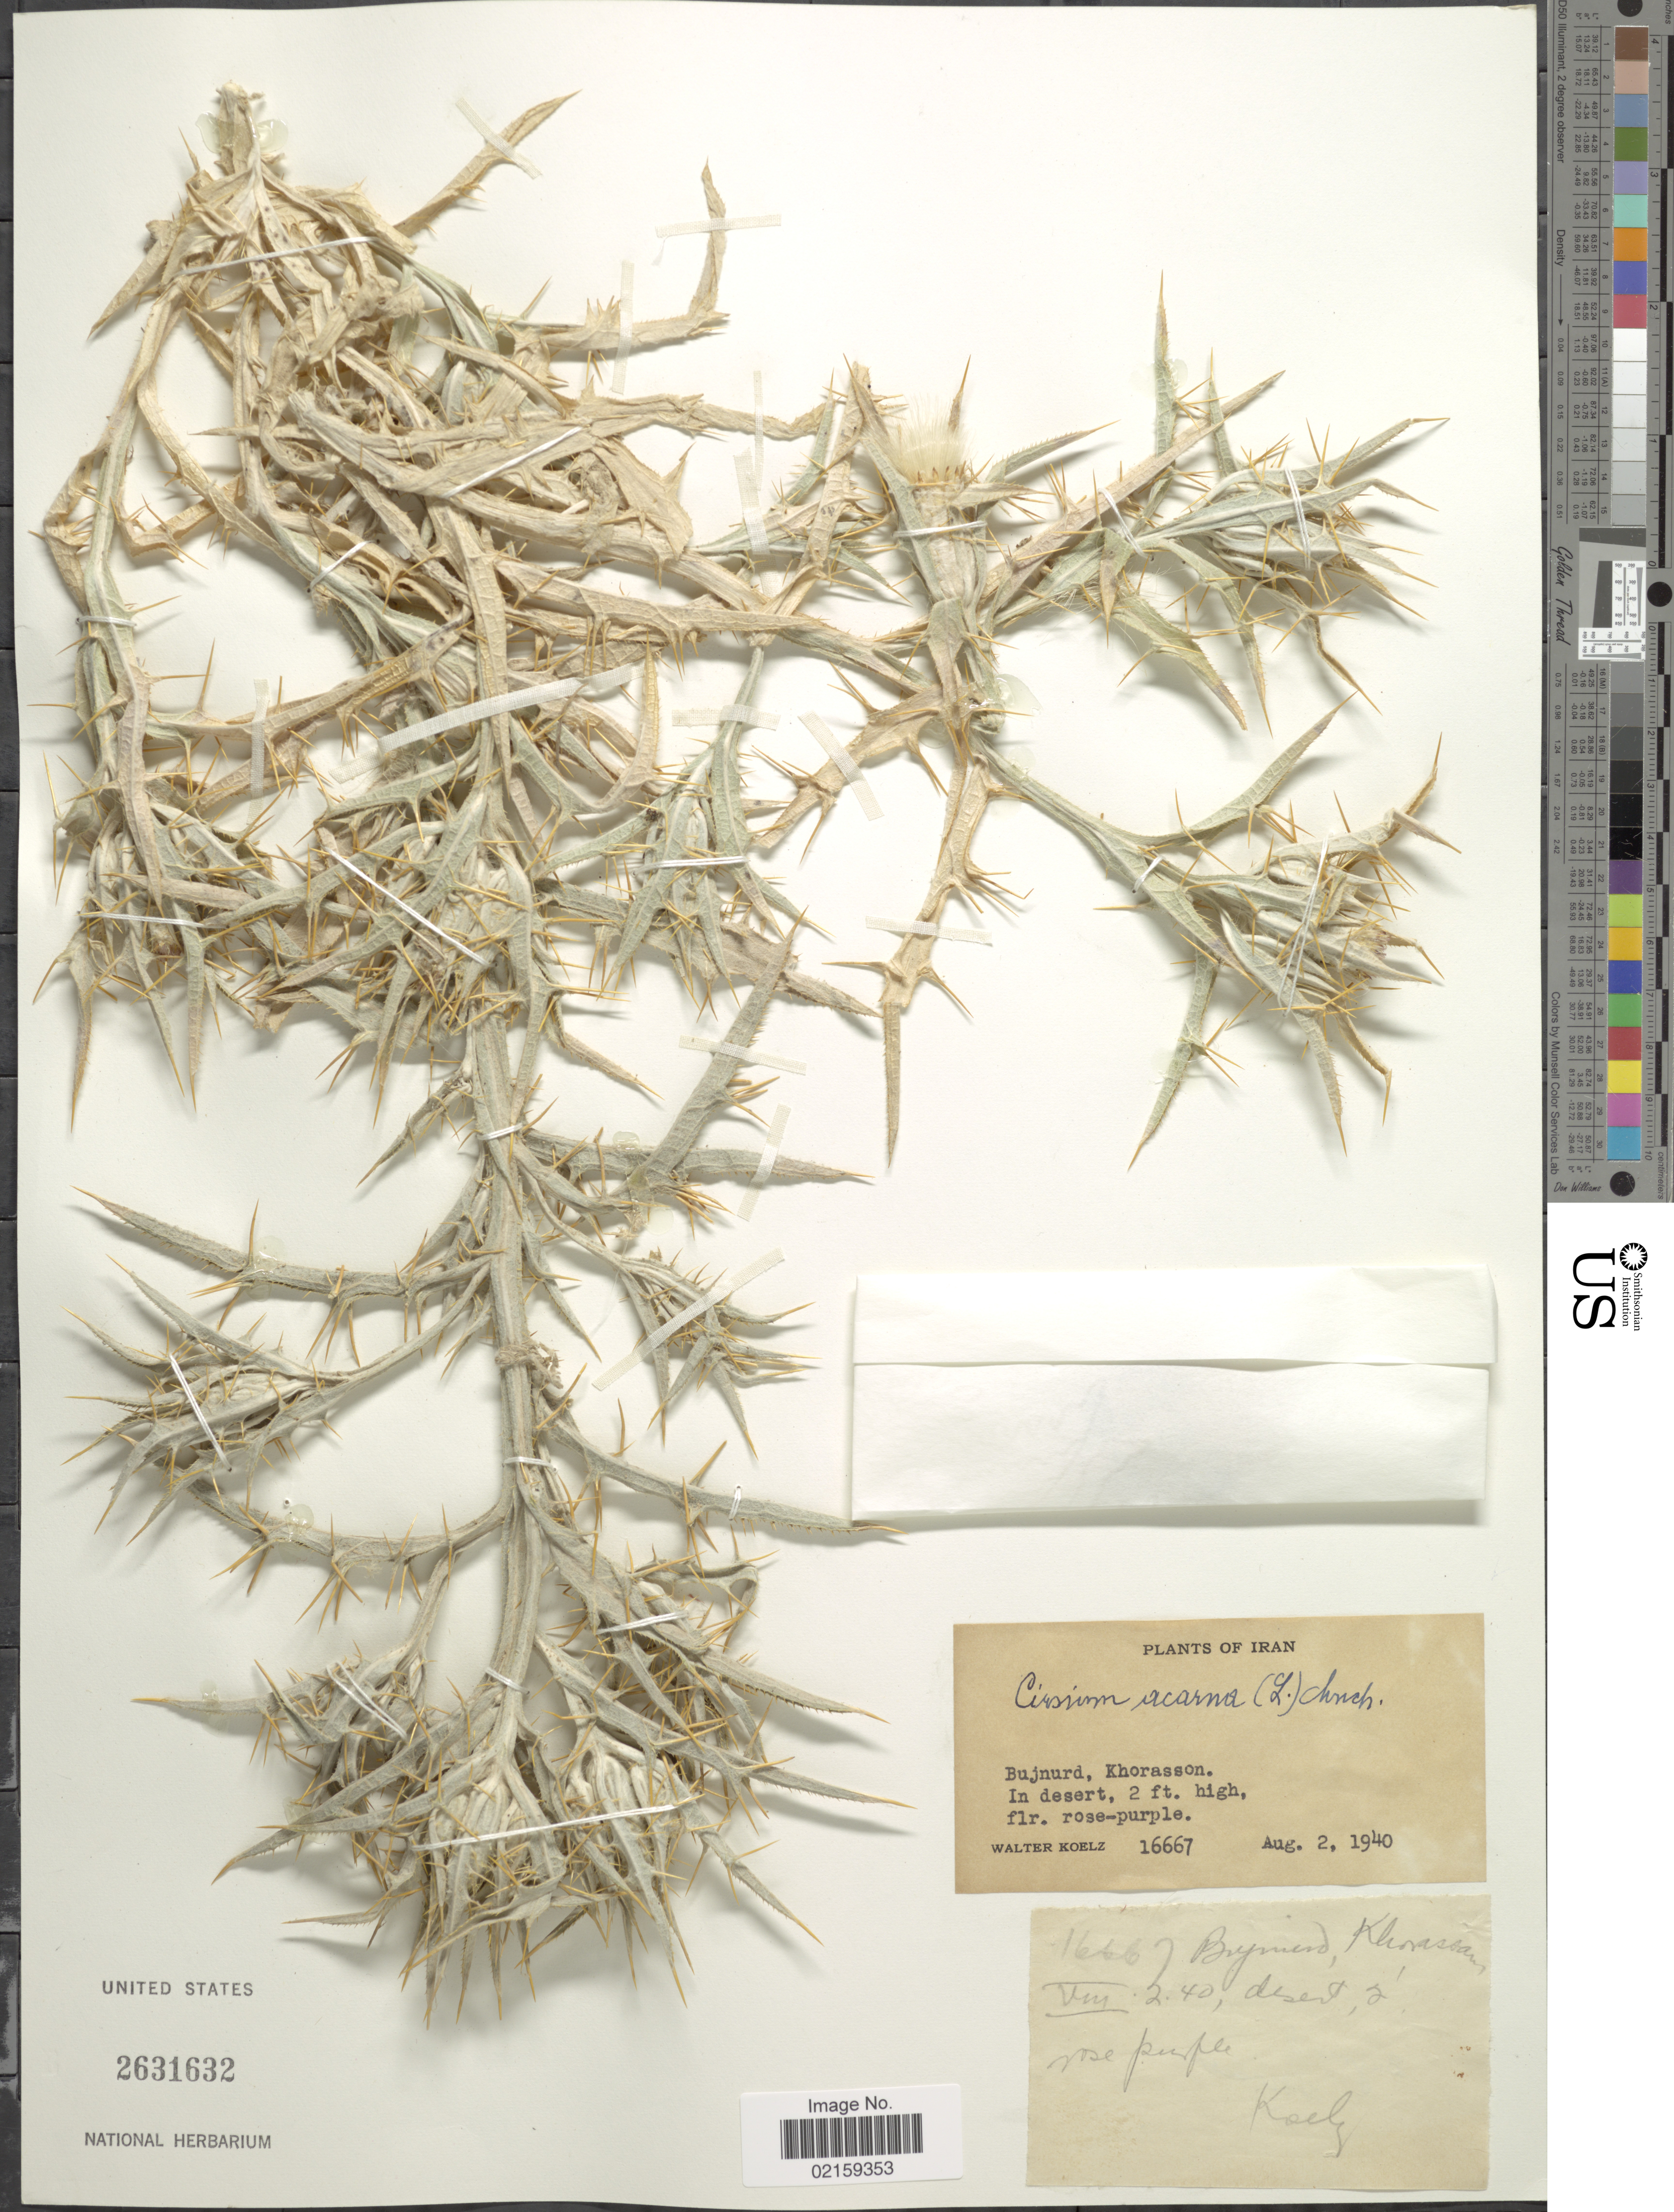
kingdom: Plantae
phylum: Tracheophyta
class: Magnoliopsida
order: Asterales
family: Asteraceae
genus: Picnomon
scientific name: Picnomon acarna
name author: (L.) Cass.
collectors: W. N. Koelz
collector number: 16667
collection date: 1940-08-02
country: Iran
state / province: Khorasan [obsolete]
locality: Bujnurd, Khorasson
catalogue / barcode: US 26316321